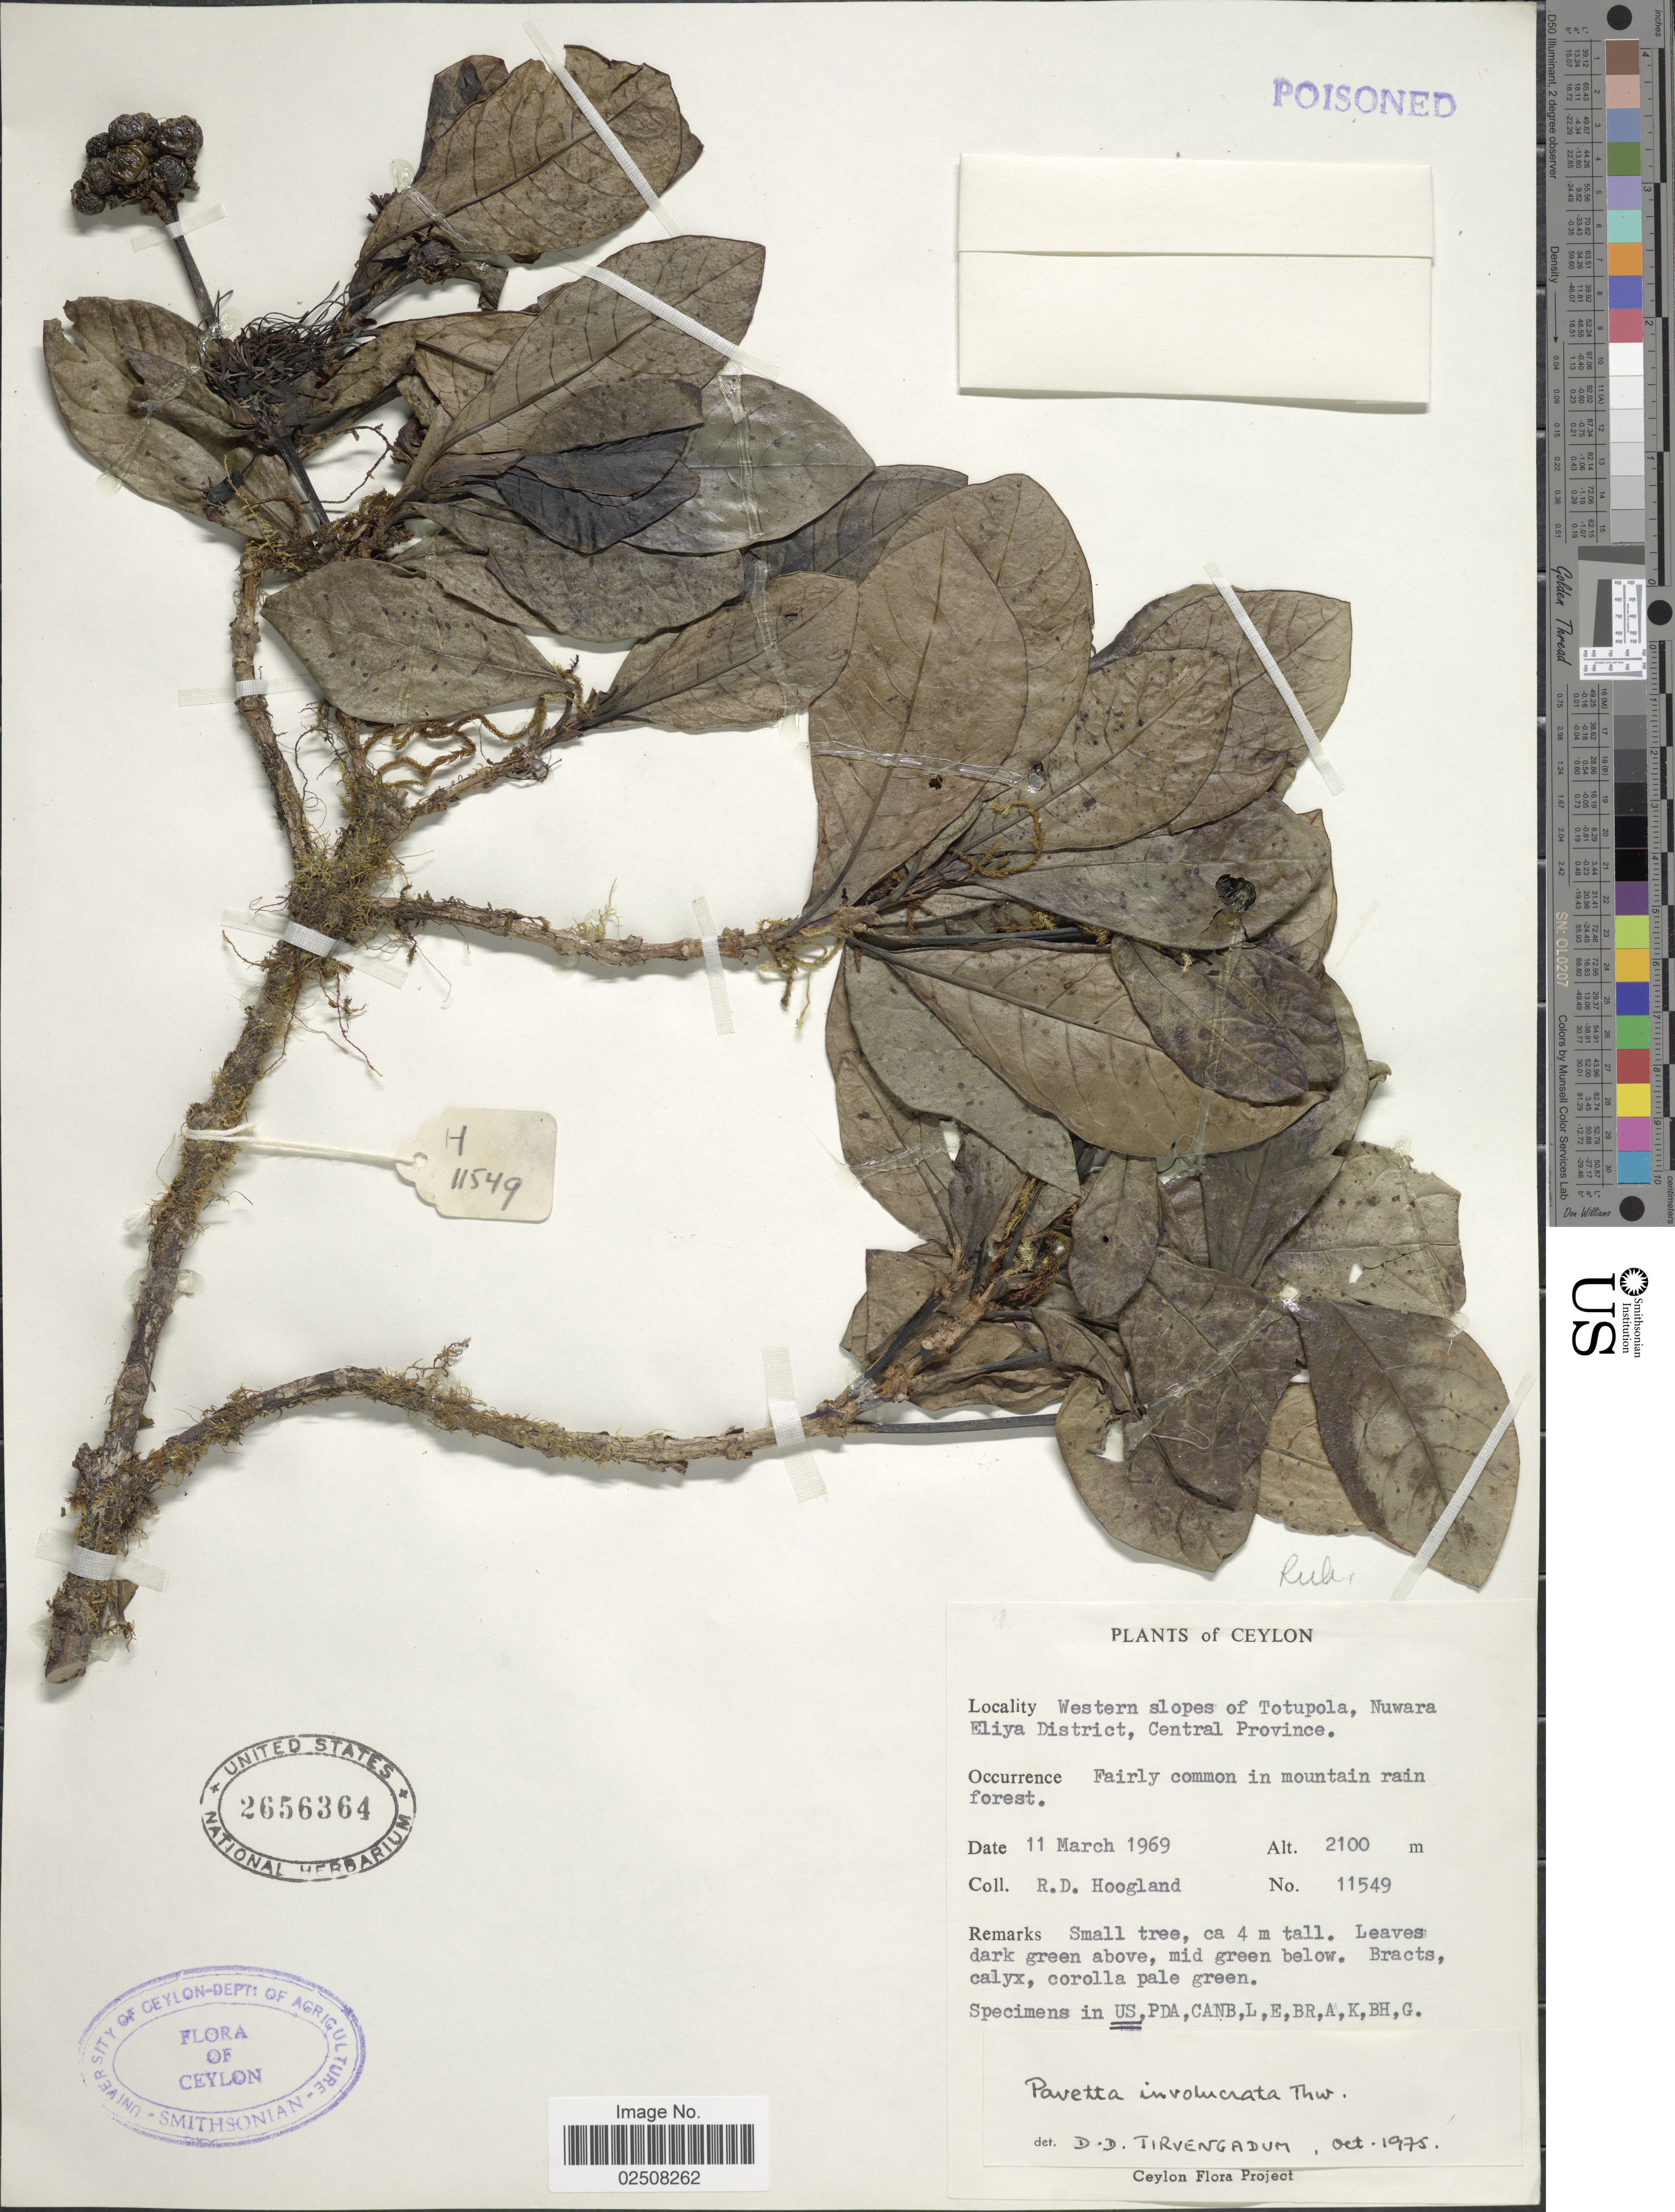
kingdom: Plantae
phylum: Tracheophyta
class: Magnoliopsida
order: Gentianales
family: Rubiaceae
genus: Pavetta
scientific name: Pavetta involucrata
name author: Thwaites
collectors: R. D. Hoogland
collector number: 11549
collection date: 1969-03-11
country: Sri Lanka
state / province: Central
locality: Ceylon, Western slopes of Totupola, Nuwara Eliya District, Failry common in mountain rain forest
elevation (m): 2100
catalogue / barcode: US 2656364